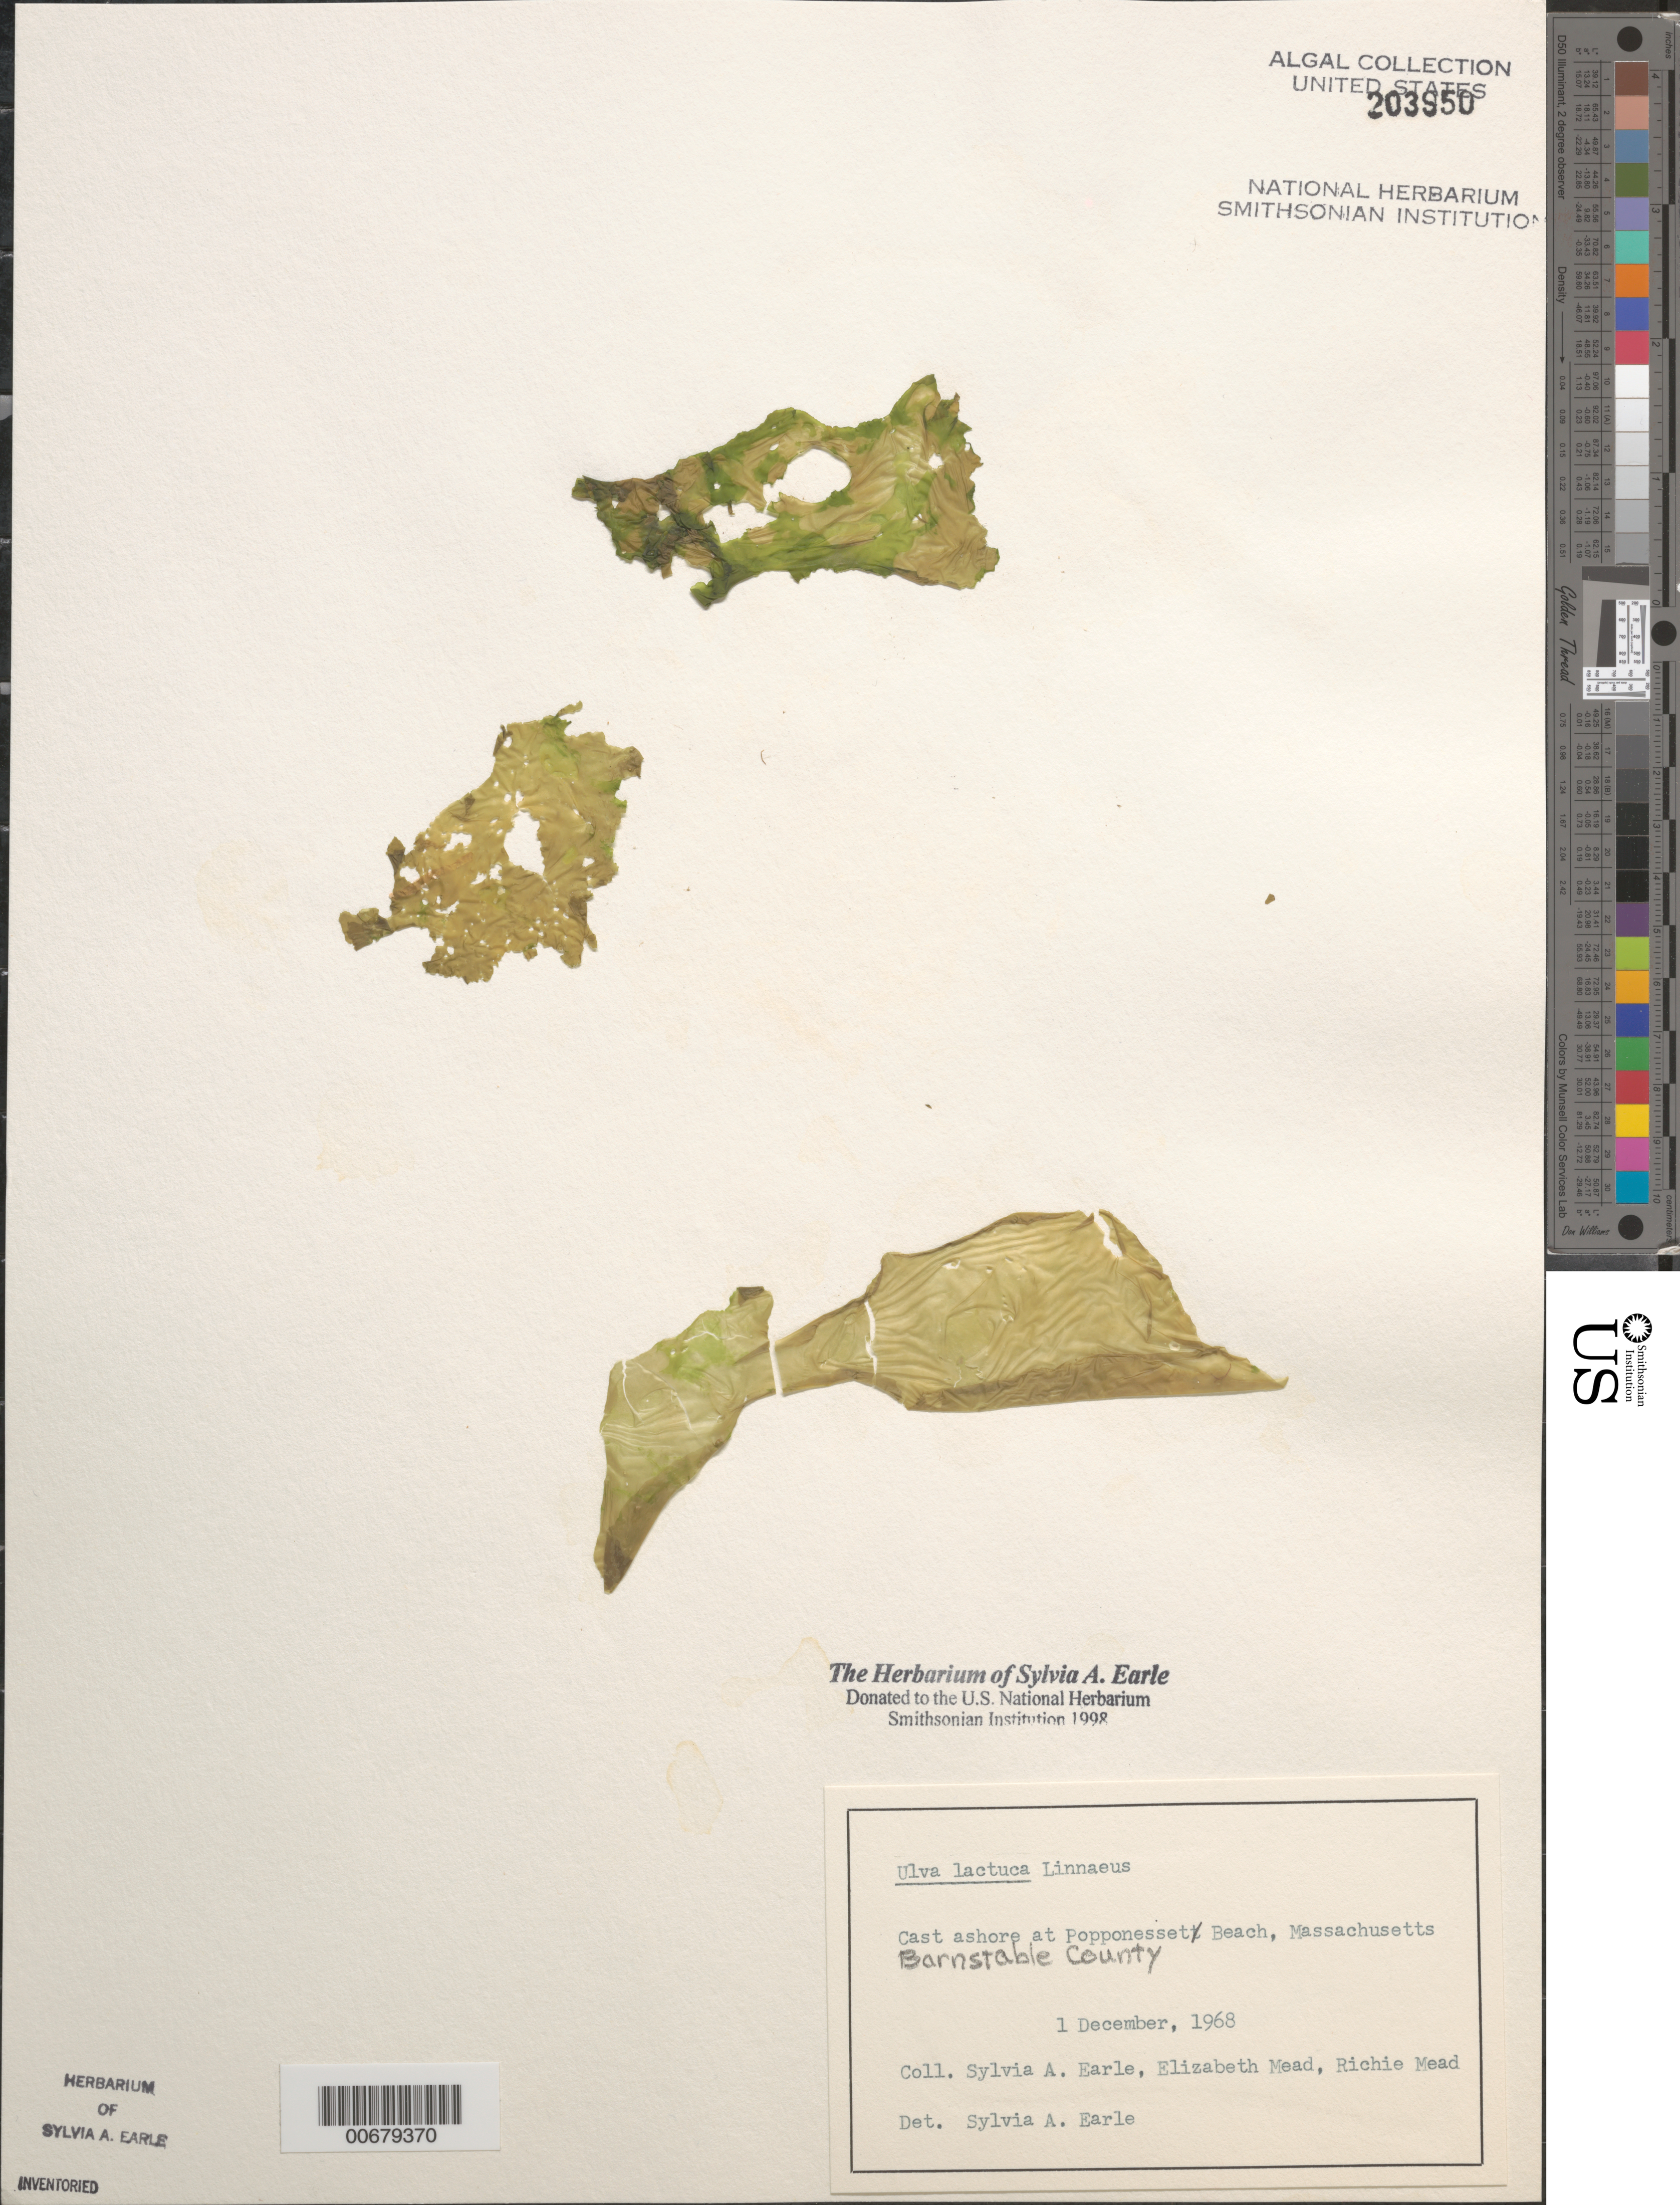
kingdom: Plantae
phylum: Chlorophyta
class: Ulvophyceae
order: Ulvales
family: Ulvaceae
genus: Ulva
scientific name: Ulva lactuca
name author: L.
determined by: Earle, S. A.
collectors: S. A. Earle, E. Mead & R. Mead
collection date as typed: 01 Dec 1968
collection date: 1968-12-01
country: United States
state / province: Massachusetts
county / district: Barnstable County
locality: Poponesset Beach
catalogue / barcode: US 203950